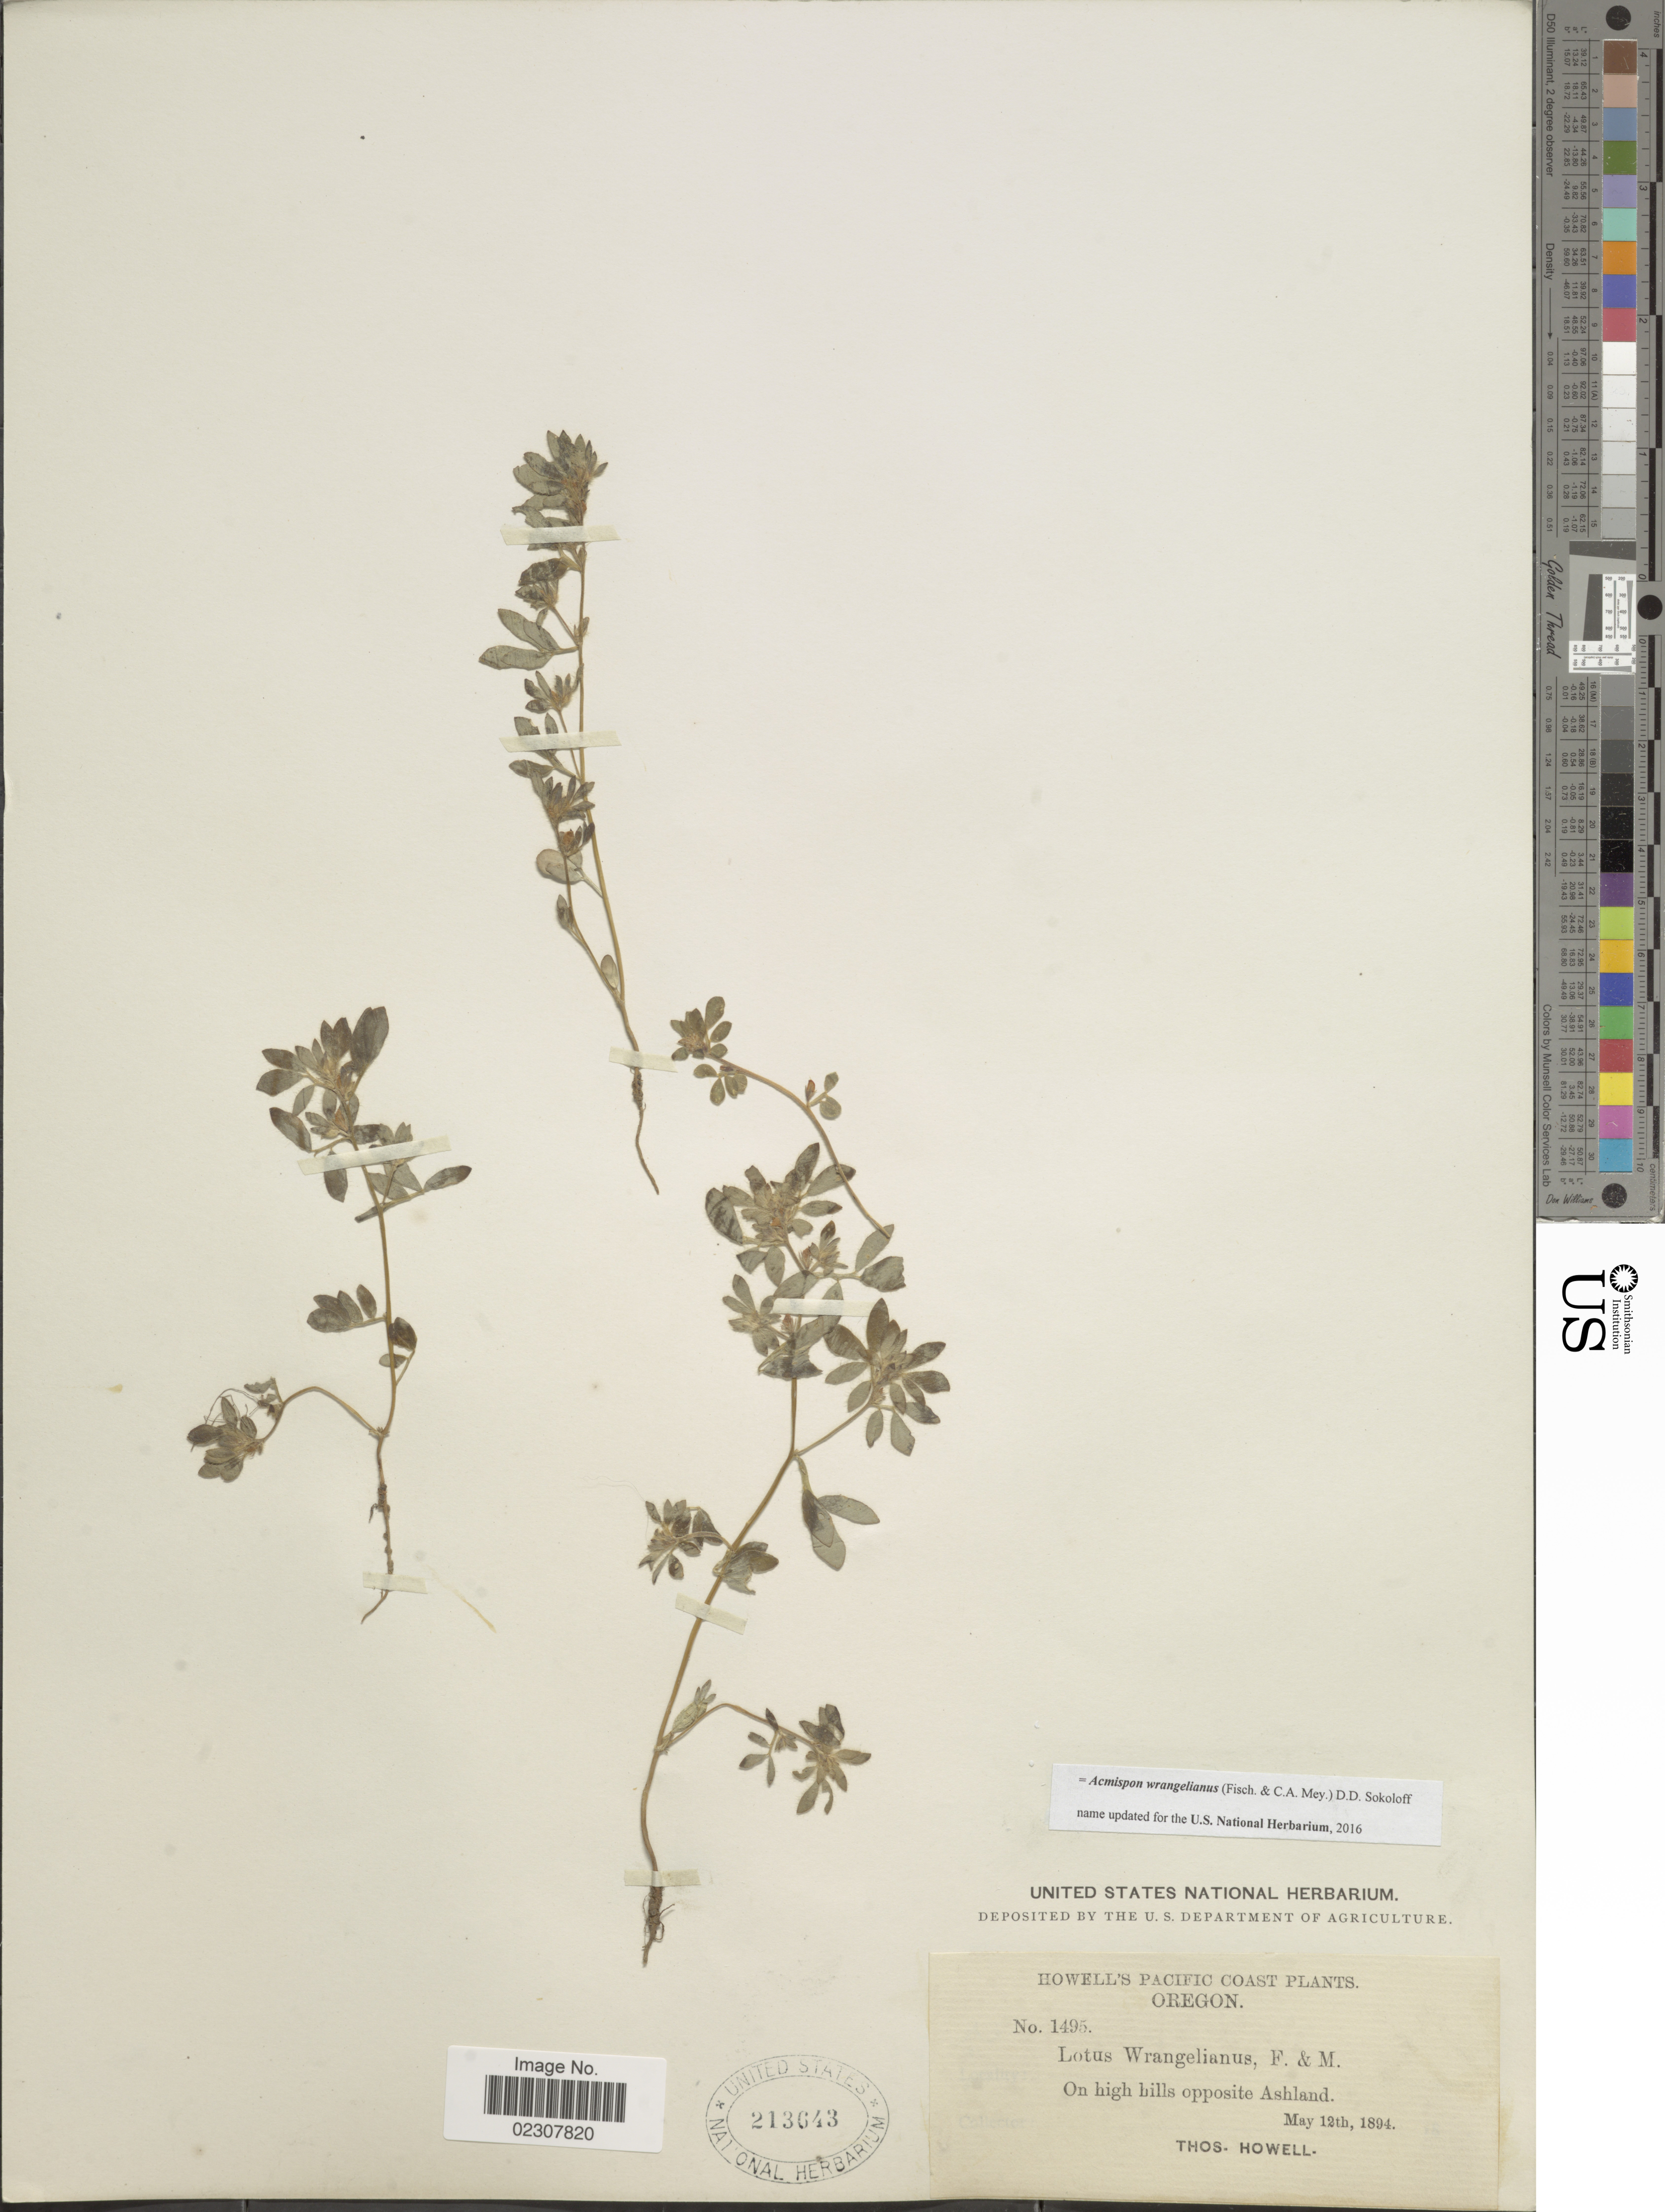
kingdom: Plantae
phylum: Tracheophyta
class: Magnoliopsida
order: Fabales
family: Fabaceae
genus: Acmispon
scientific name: Acmispon wrangelianus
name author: (Fisch. & C.A. Mey.) D.D. Sokoloff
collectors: T. Howell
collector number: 1495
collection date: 1894-05-12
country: United States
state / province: Oregon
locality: Pacific Coast, On high hills opposite Ashland.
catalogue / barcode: US 213643